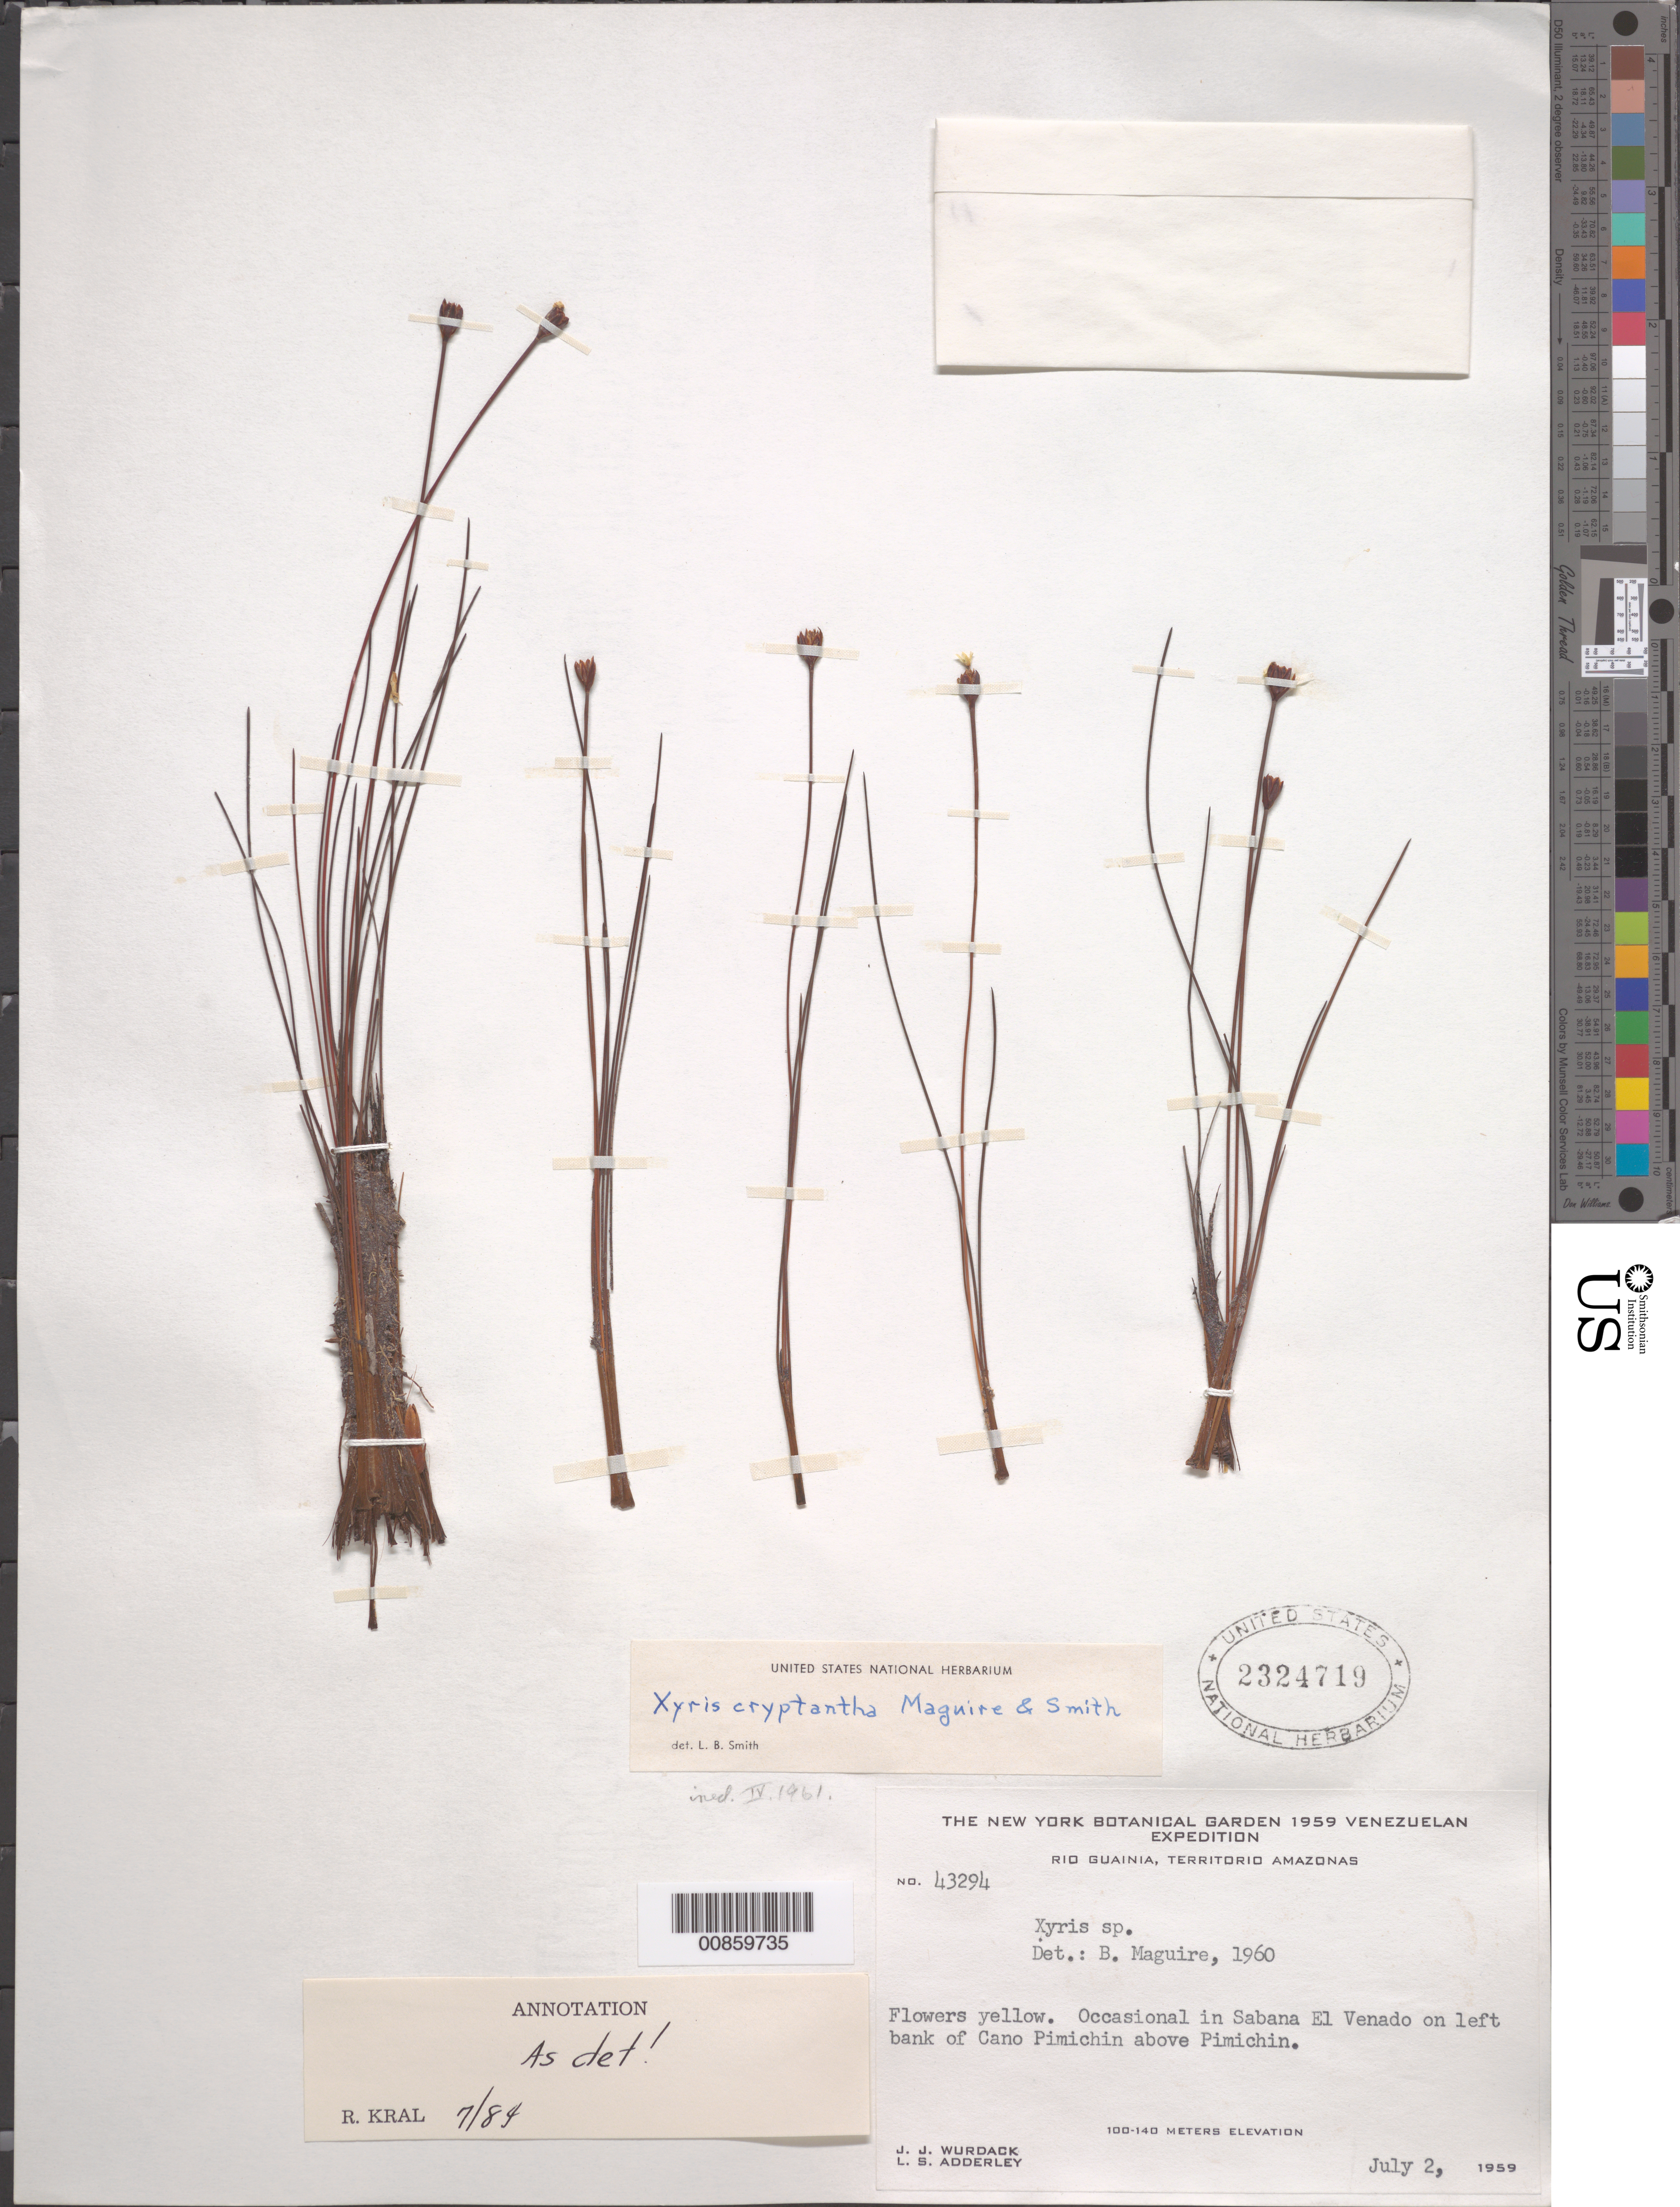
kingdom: Plantae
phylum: Tracheophyta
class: Liliopsida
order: Poales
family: Xyridaceae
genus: Xyris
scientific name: Xyris cryptantha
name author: Maguire & L.B. Sm.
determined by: Kral, Robert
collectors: J. J. Wurdack & L. S. Adderley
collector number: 43294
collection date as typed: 2-Jul-59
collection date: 1959-07-02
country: Venezuela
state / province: Amazonas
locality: Río Guainía, Sabana El Venado, left bank of Caño Pimichin, above Pimichin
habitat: Savanna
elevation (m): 100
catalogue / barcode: US 2324719